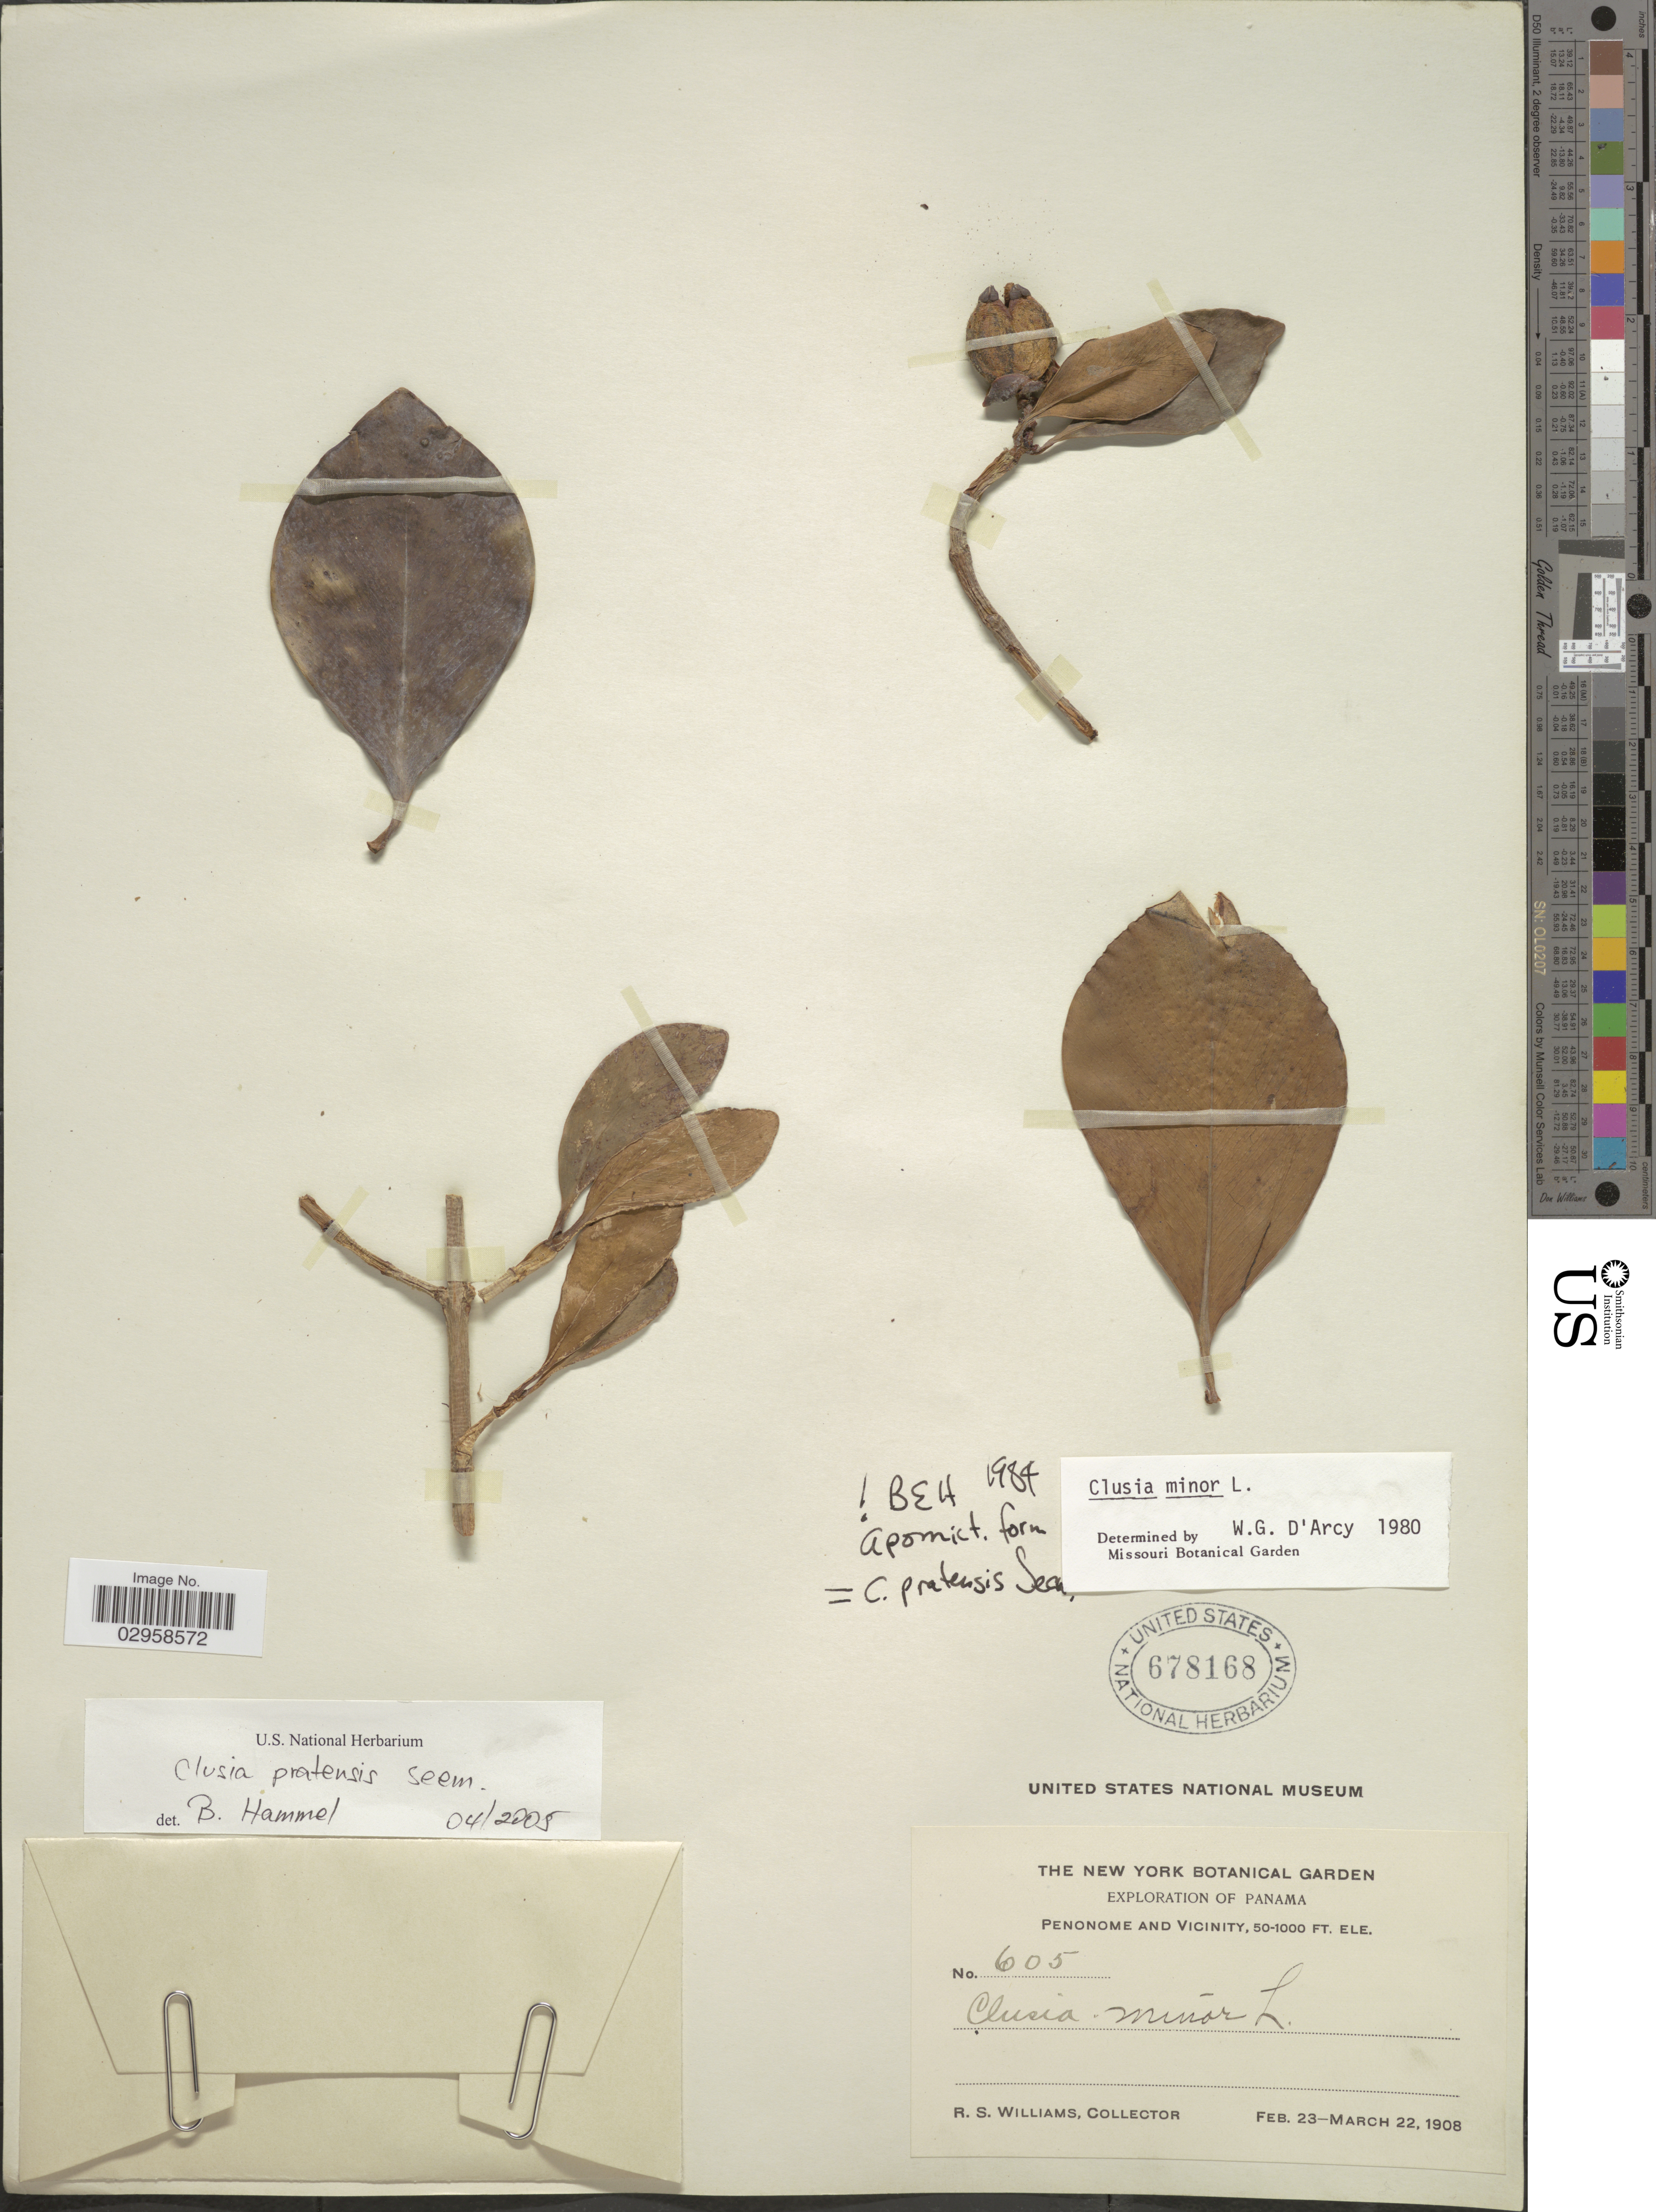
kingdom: Plantae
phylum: Tracheophyta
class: Magnoliopsida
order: Malpighiales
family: Clusiaceae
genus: Clusia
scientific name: Clusia pratensis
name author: Seem.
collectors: R. S. Williams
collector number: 605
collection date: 1908-02-23/1908-03-22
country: Panama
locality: Penonome and Vicinity.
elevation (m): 15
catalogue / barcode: US 678168